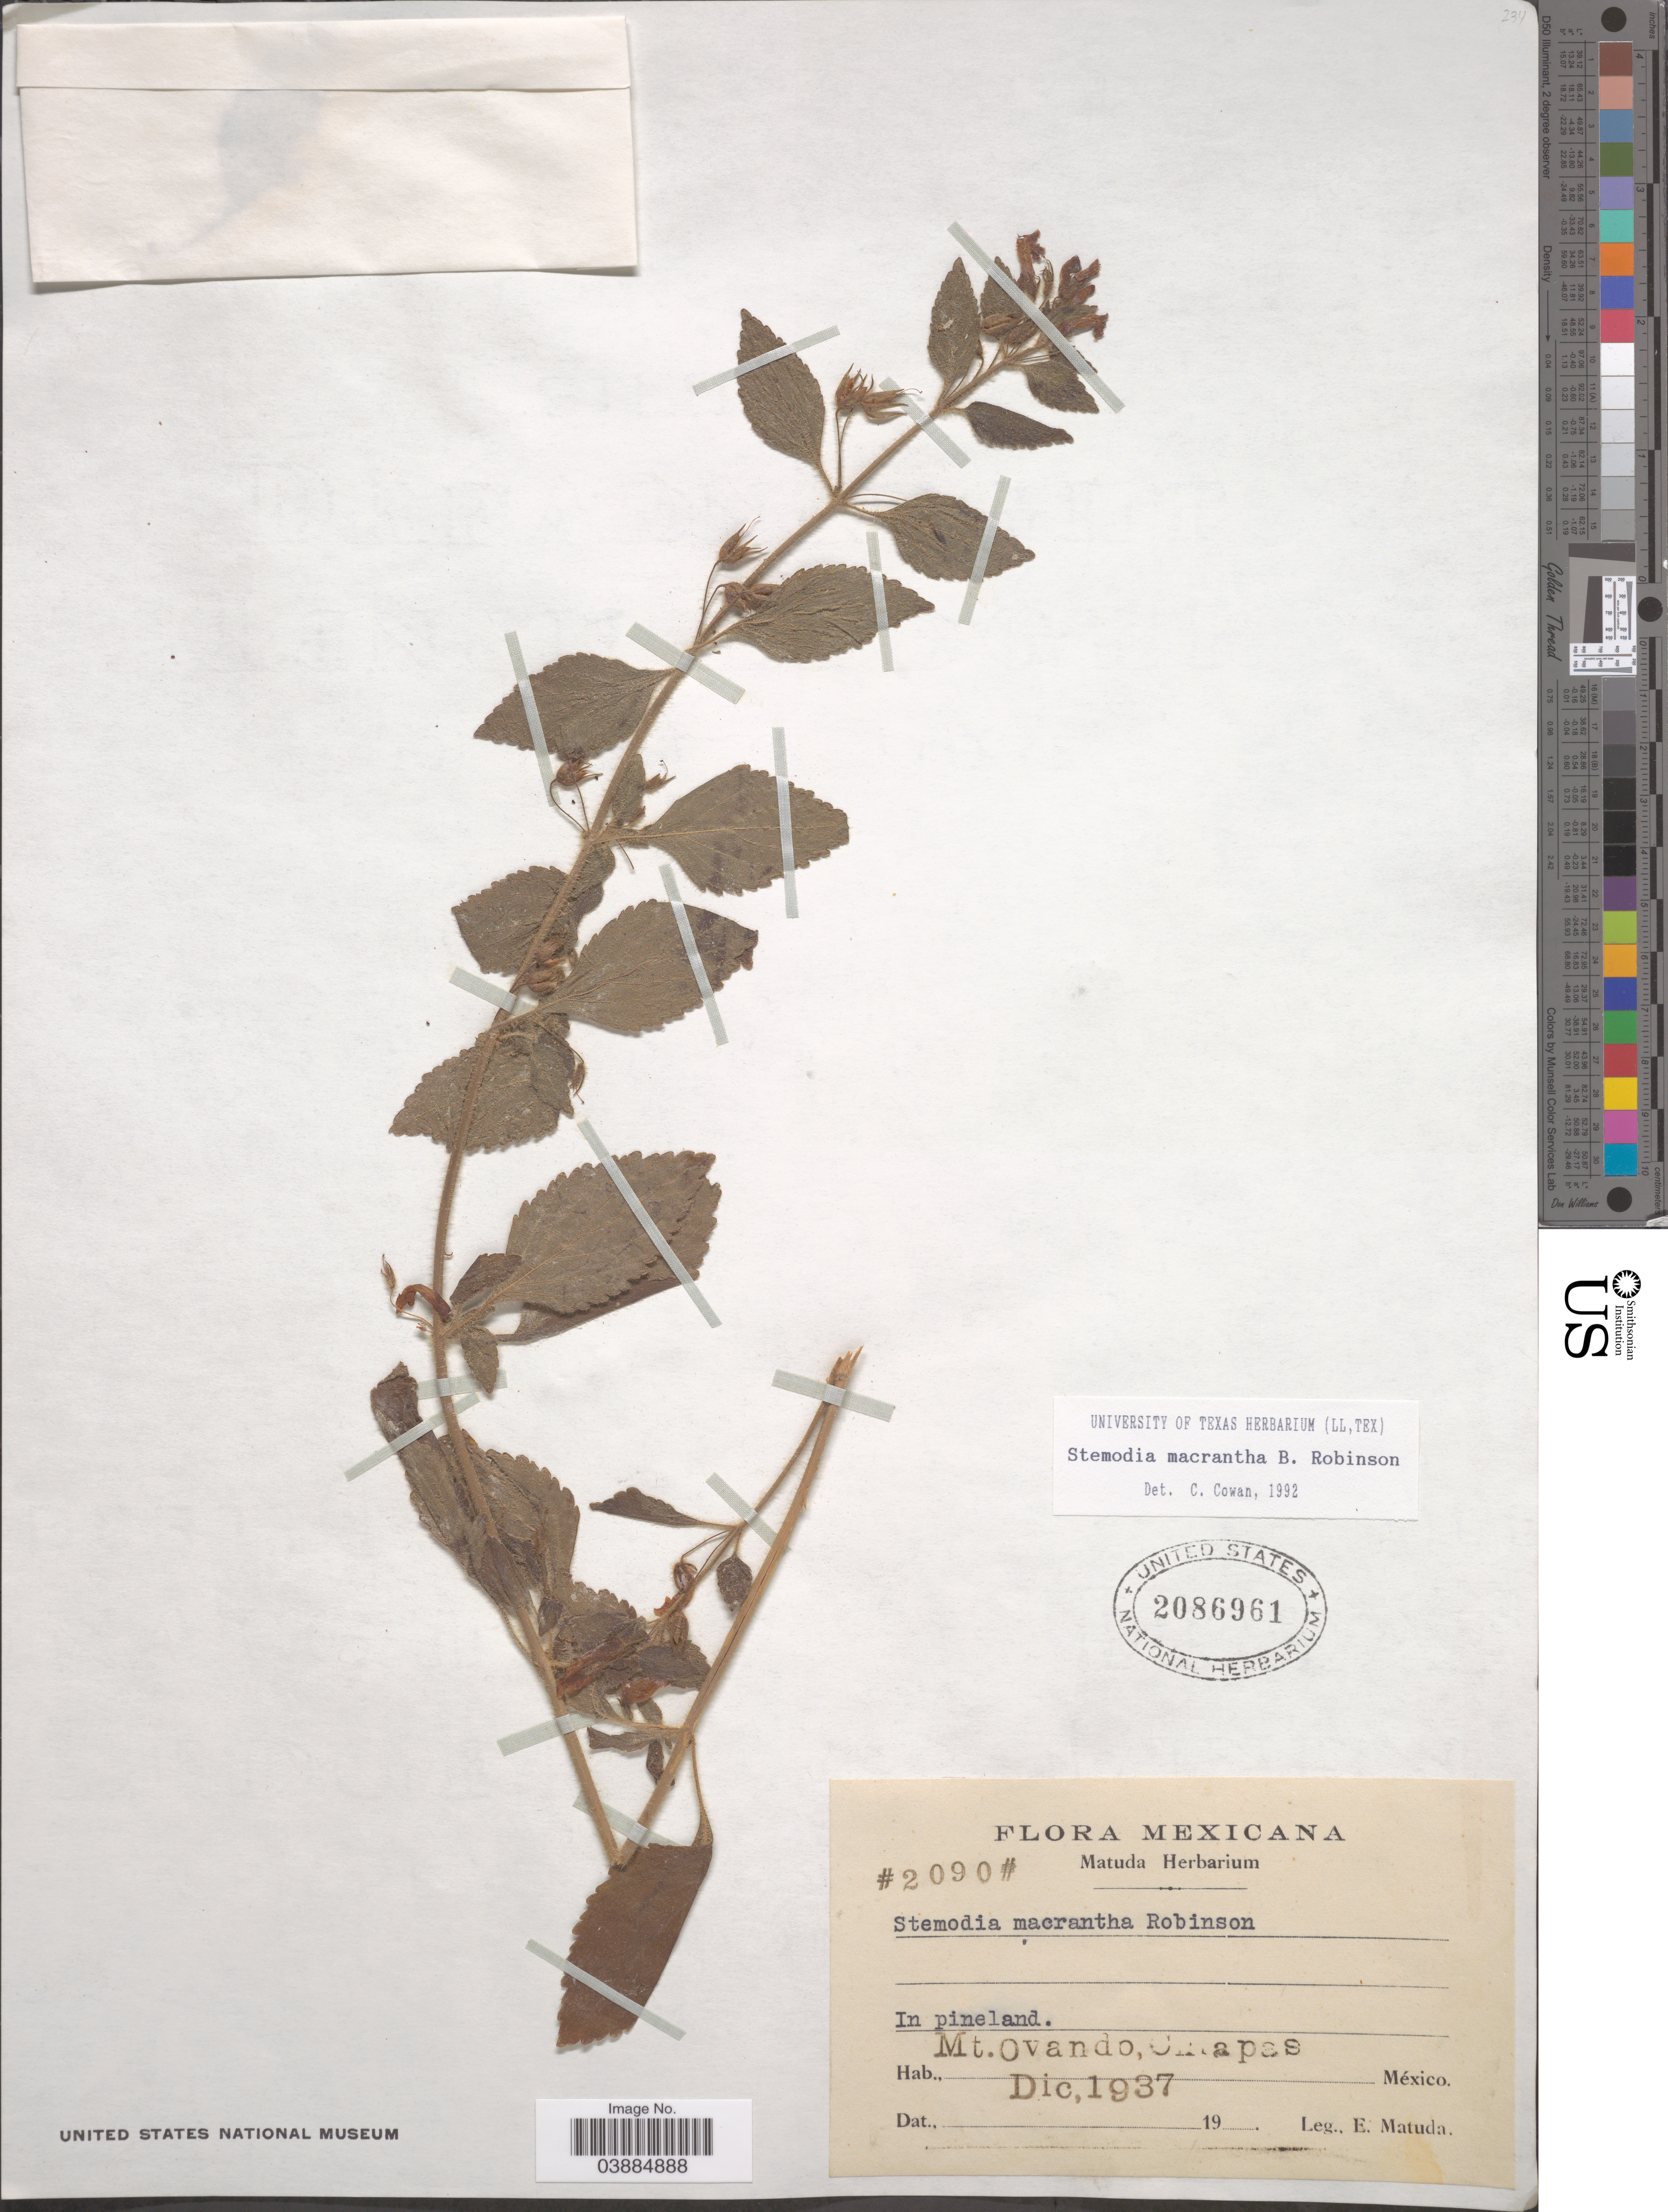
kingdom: Plantae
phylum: Tracheophyta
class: Magnoliopsida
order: Lamiales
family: Plantaginaceae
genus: Stemodia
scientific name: Stemodia micrantha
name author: Brandegee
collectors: E. Matuda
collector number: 2090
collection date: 1937-12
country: Mexico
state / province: Chiapas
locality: Mt. Ovando.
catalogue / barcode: US 2086961